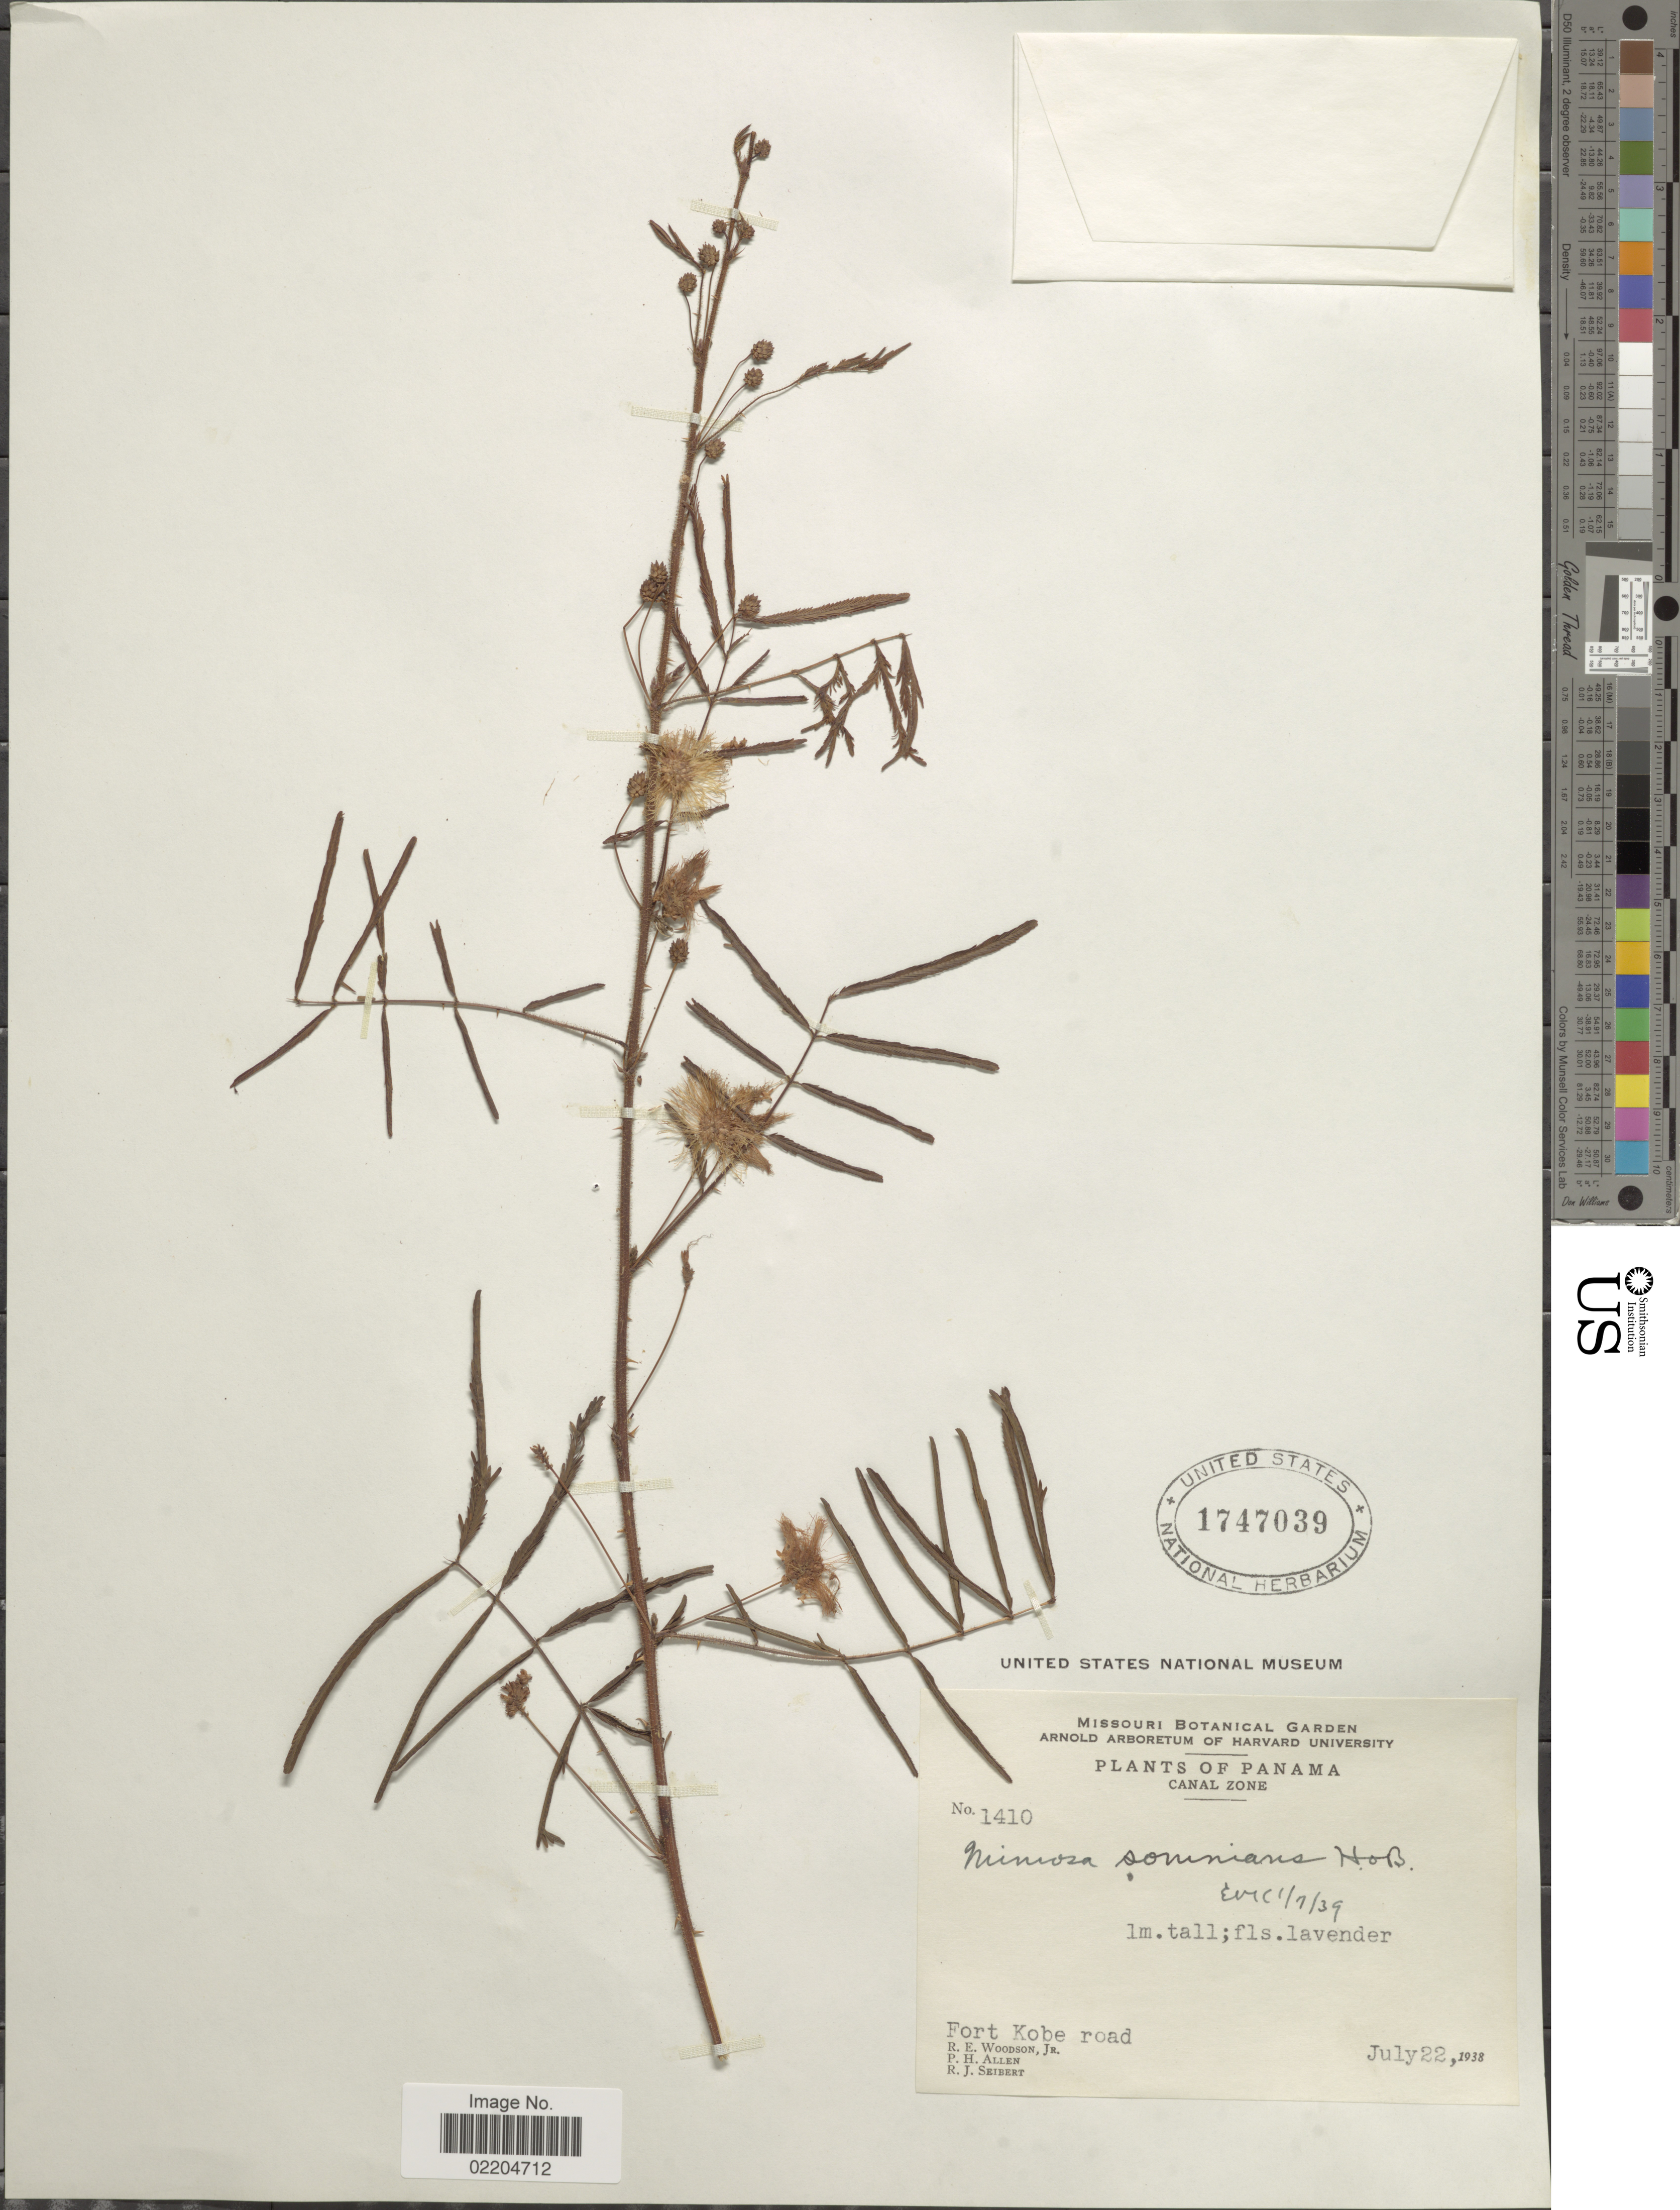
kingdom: Plantae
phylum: Tracheophyta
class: Magnoliopsida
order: Fabales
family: Fabaceae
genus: Mimosa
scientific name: Mimosa somnians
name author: Humb. & Bonpl. ex Willd.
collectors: R. E. Woodson, P. H. Allen & R. J. Seibert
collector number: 1410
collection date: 1938-07-22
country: Panama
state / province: Colón / Panamá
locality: Canal Zone, Fort Kobe road.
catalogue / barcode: US 1747039